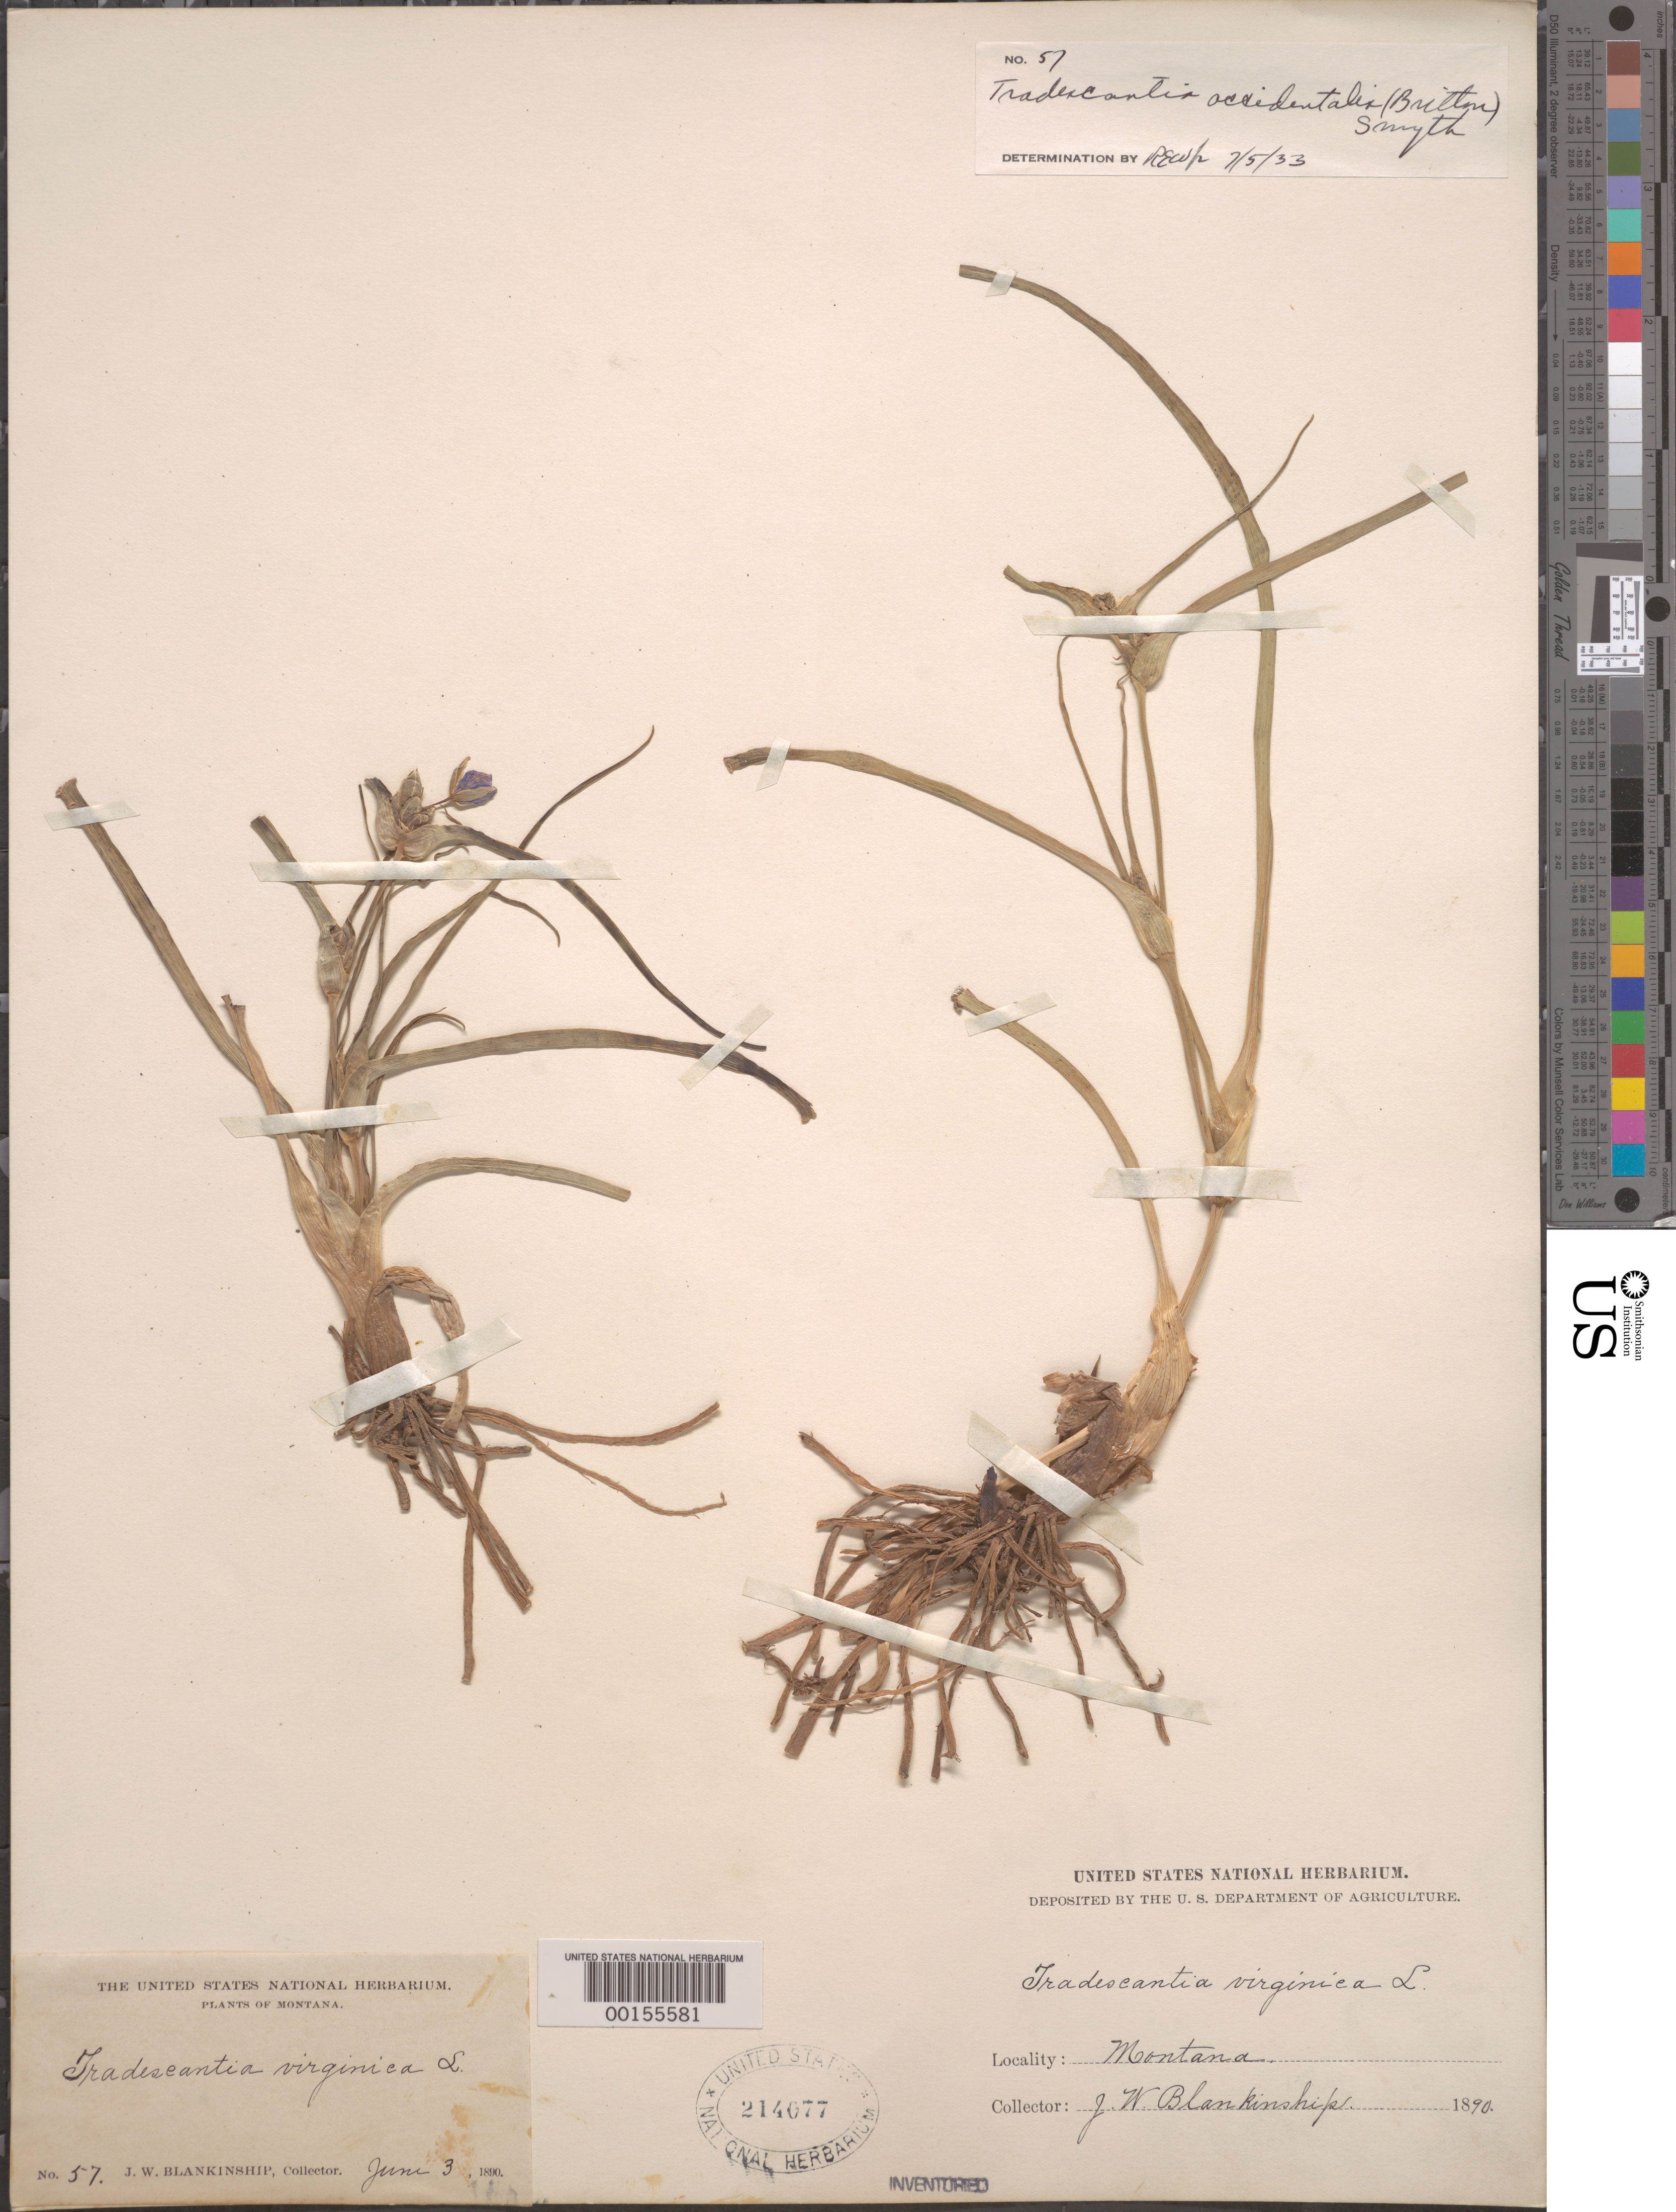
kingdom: Plantae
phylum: Tracheophyta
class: Liliopsida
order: Commelinales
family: Commelinaceae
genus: Tradescantia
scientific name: Tradescantia occidentalis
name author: (Britton) Smyth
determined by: Woodson, R. E., Jr.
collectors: J. W. Blankinship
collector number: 57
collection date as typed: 03 Jun 1890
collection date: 1890-06-03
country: United States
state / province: Montana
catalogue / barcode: US 214077